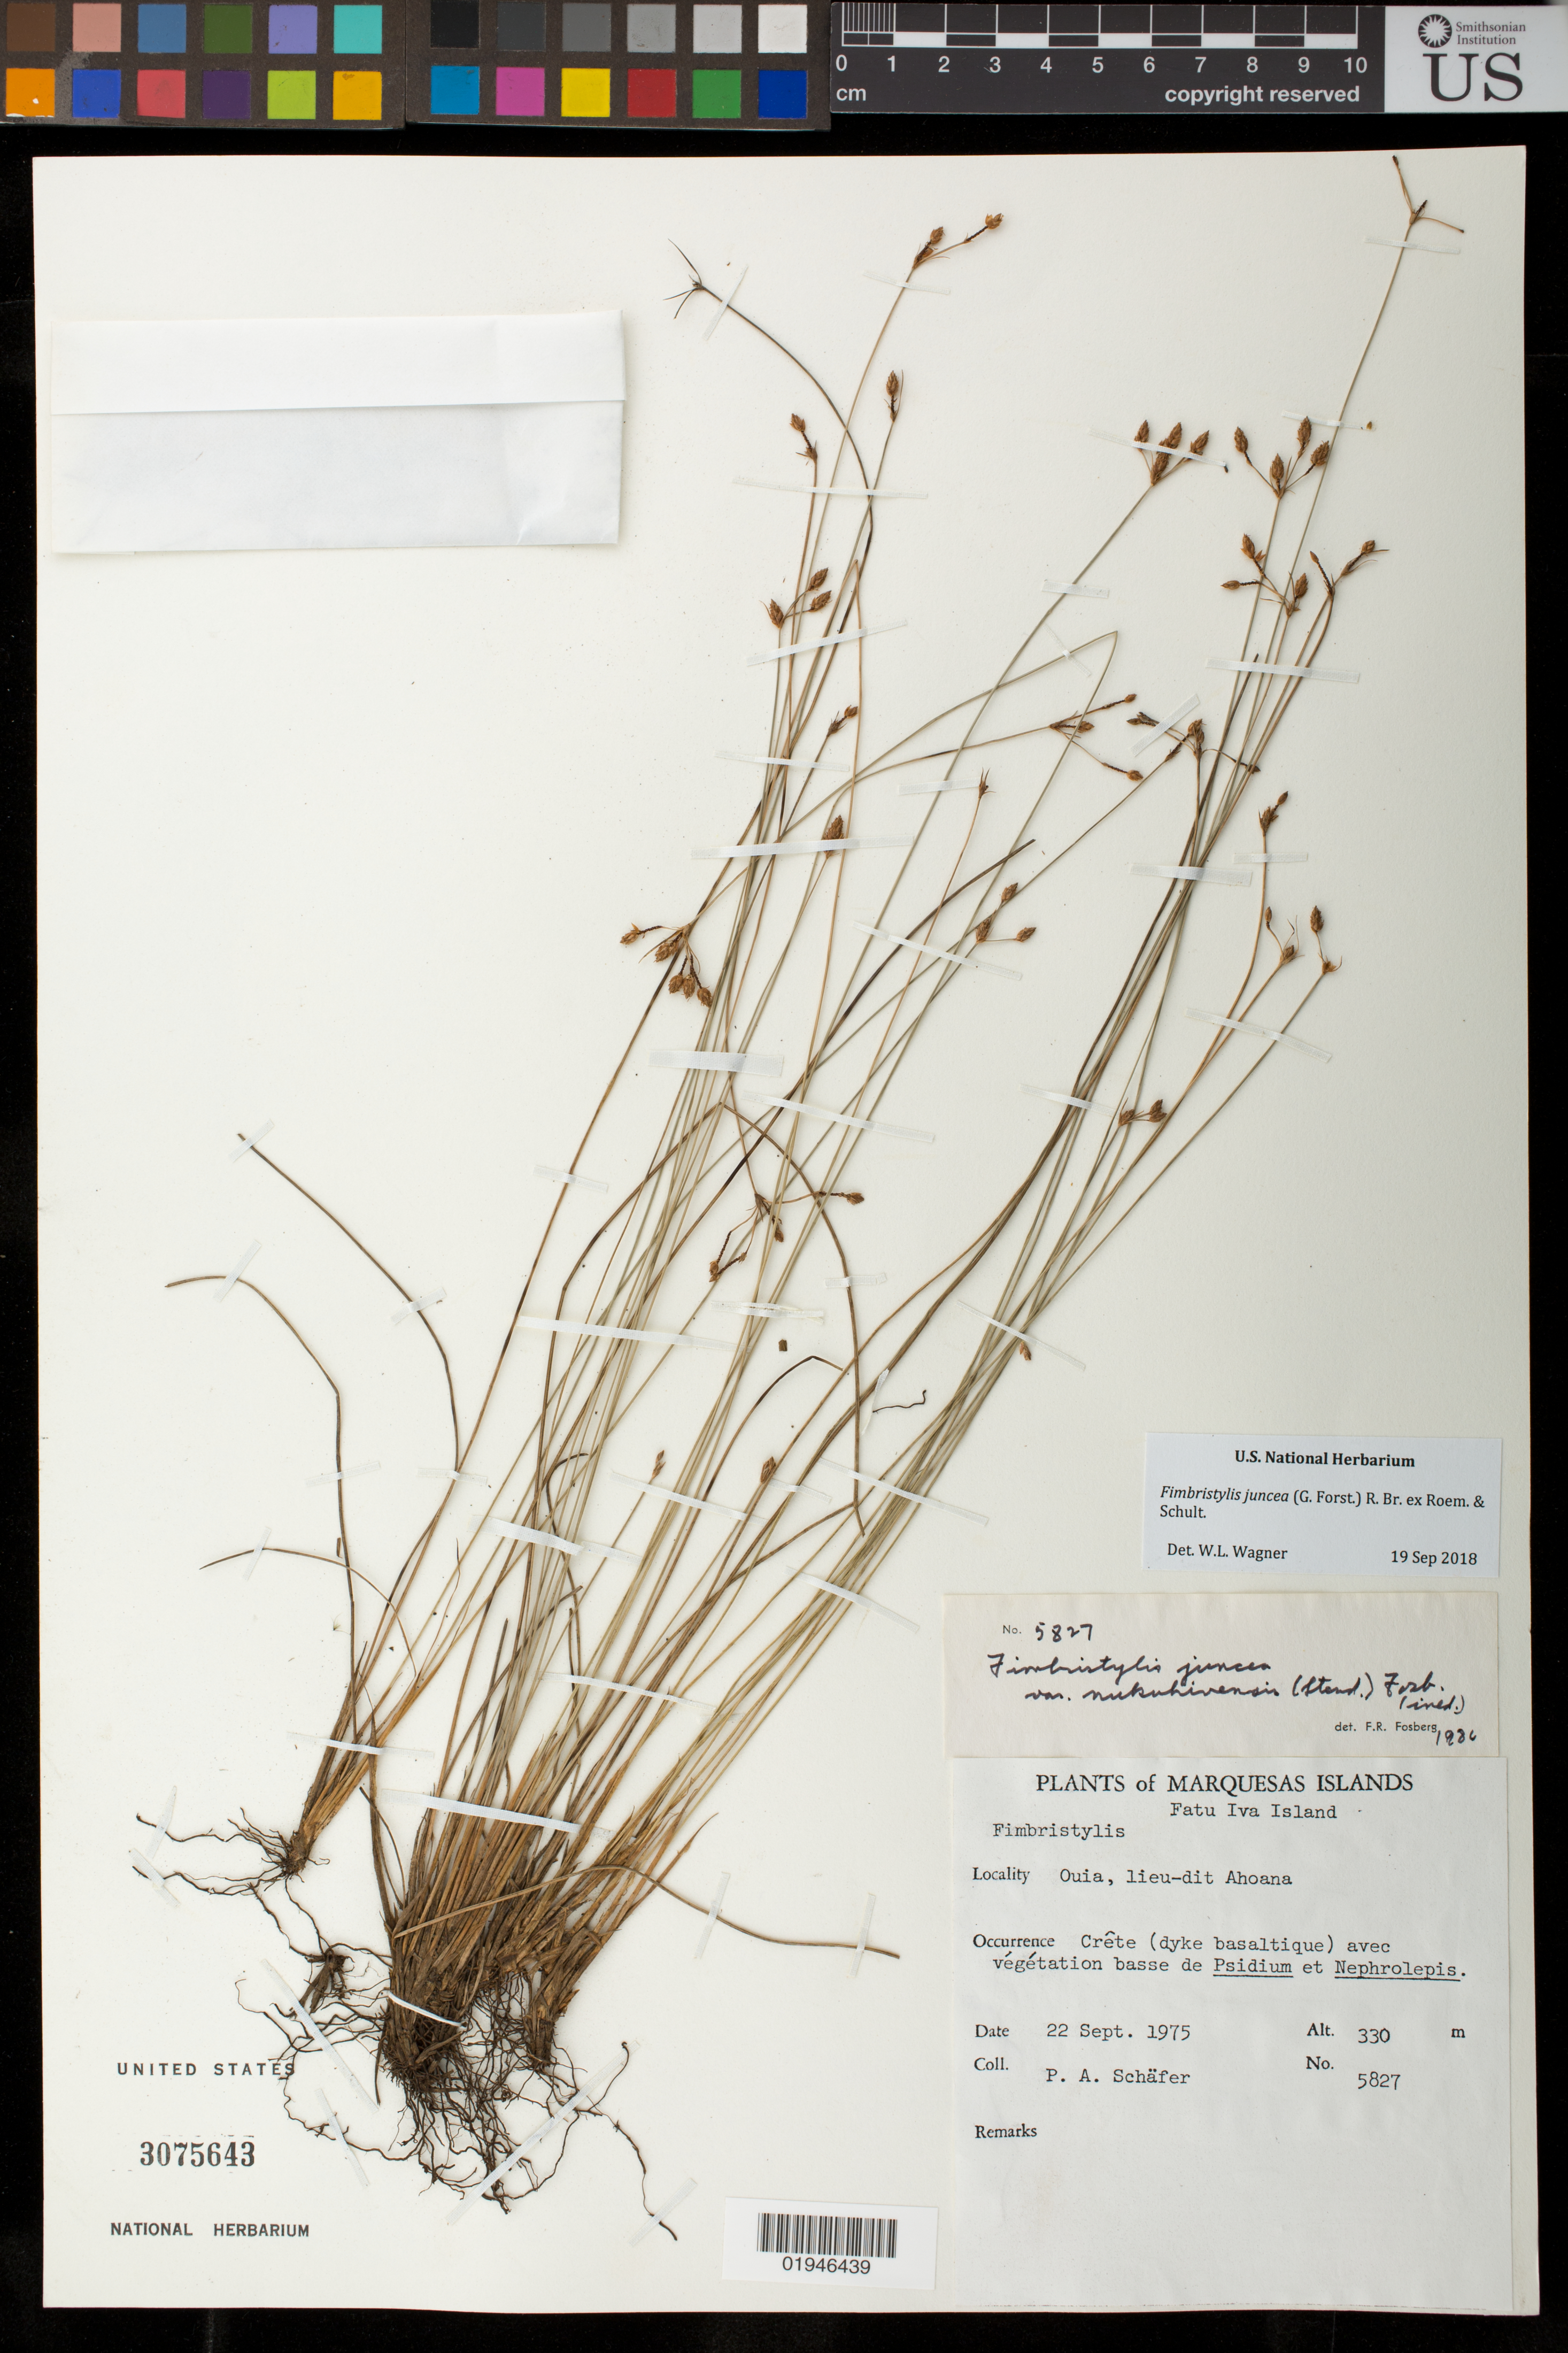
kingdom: Plantae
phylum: Tracheophyta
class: Liliopsida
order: Poales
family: Cyperaceae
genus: Fimbristylis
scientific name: Fimbristylis juncea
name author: (G. Forst.) Br. ex Roem. & Schult.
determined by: Wagner, W. L., (BOT), Smithsonian Institution - National Museum of Natural History (UNITED STATES)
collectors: P. A. Schäfer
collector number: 5827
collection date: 1975-09-22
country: French Polynesia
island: Fatu Hiva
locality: Ouia, Ahoana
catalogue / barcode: US 3075643